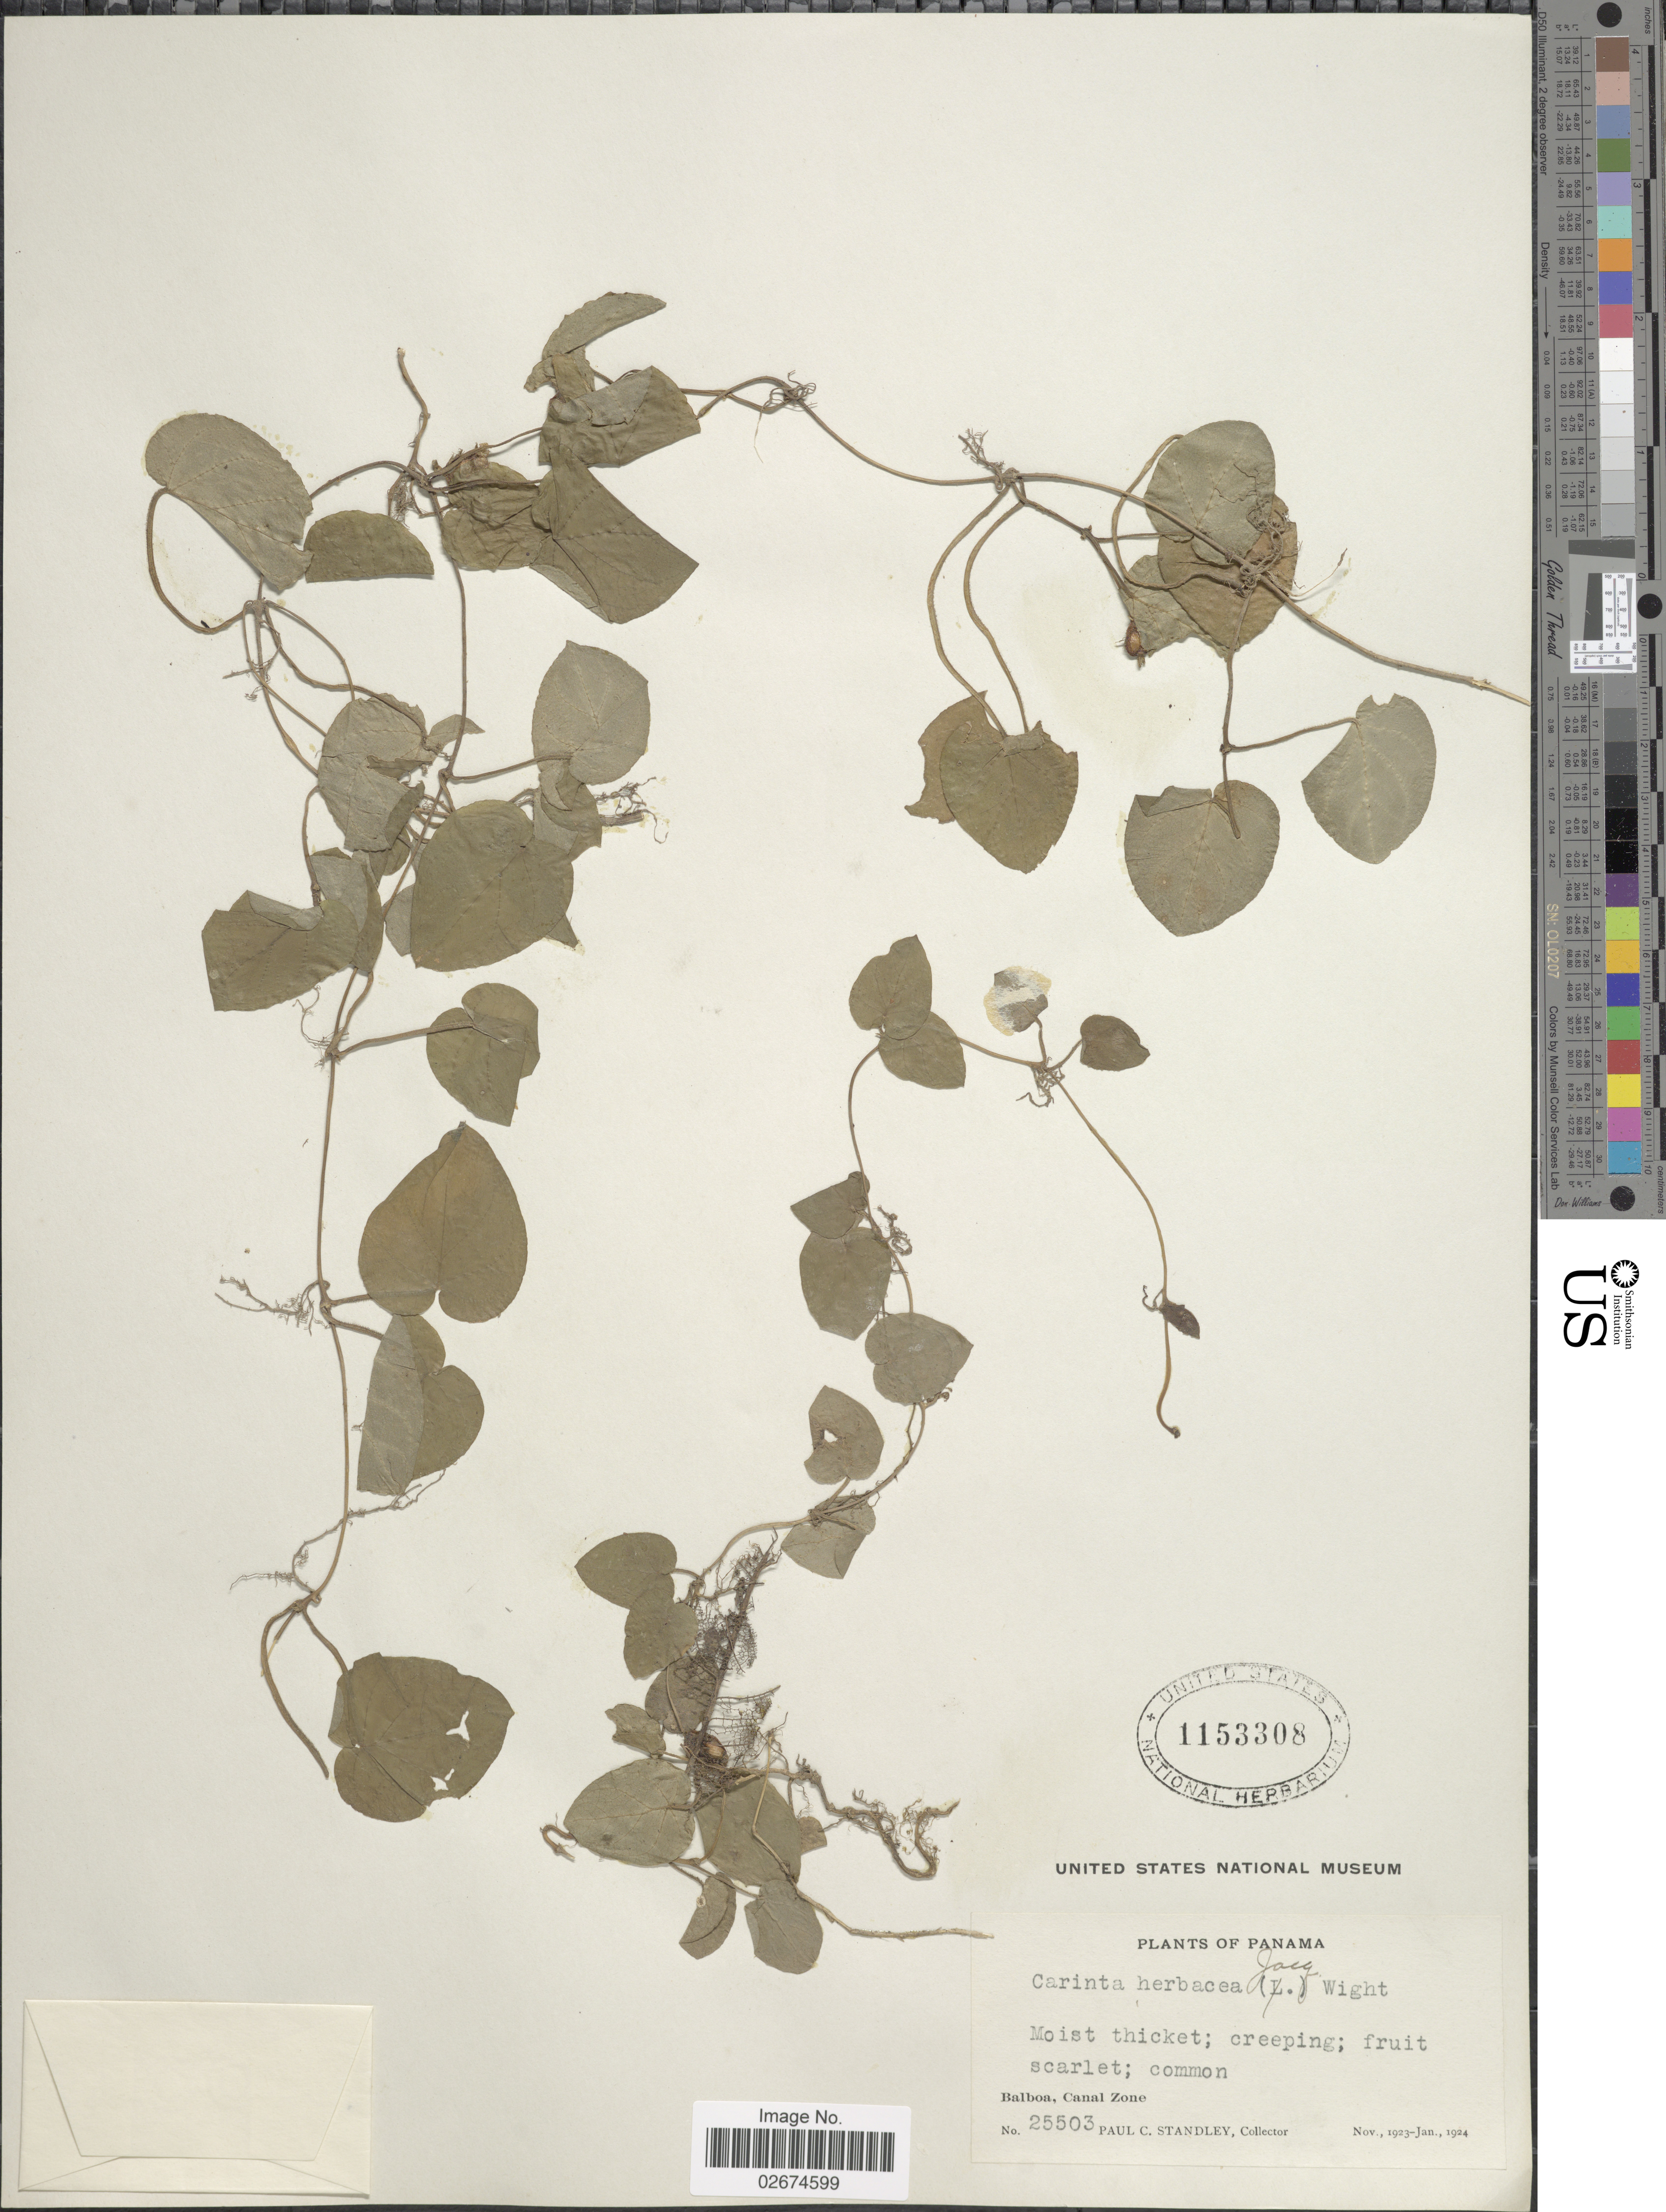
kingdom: Plantae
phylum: Tracheophyta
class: Magnoliopsida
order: Gentianales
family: Rubiaceae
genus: Geophila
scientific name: Geophila herbacea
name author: (Jacq.) K. Schum.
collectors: P. C. Standley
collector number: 25503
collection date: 1923-11/1924-01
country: Panama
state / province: Colón / Panamá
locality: Balboa, Canal Zone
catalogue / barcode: US 1153308